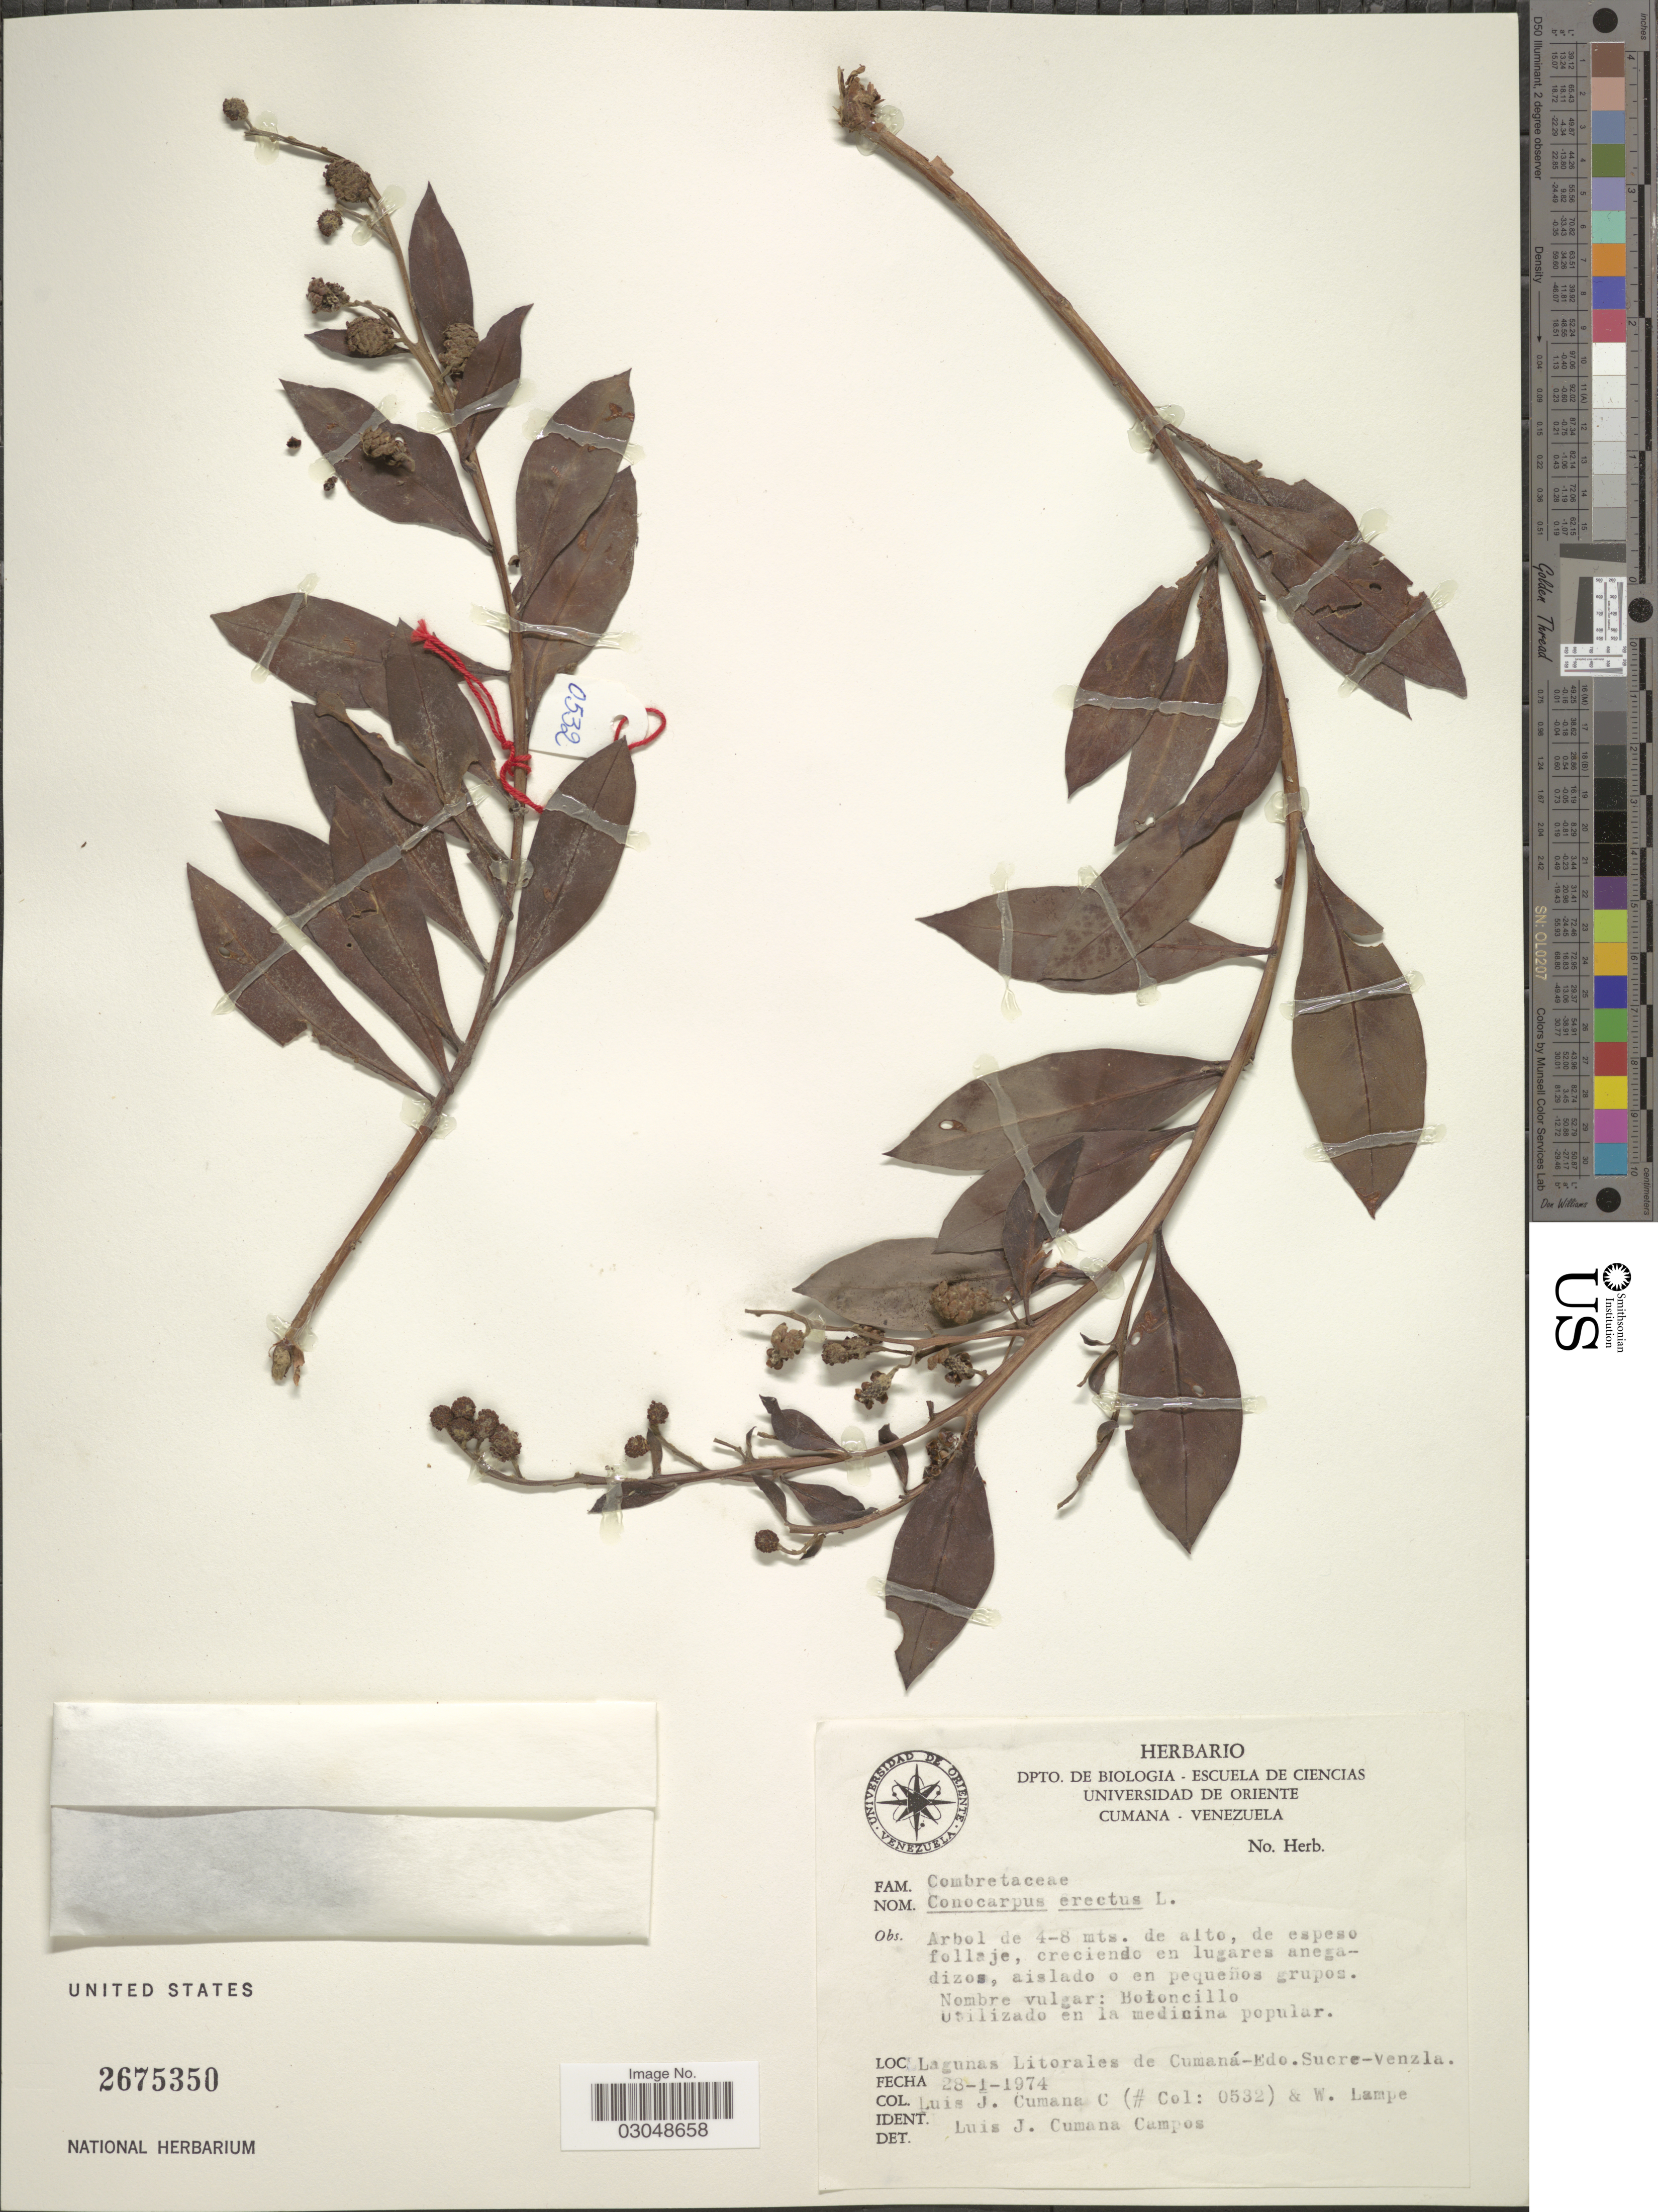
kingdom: Plantae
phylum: Tracheophyta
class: Magnoliopsida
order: Myrtales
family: Combretaceae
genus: Conocarpus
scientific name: Conocarpus erectus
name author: L.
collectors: L. J. Cumaná C. & W. Lampe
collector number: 0532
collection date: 1974-01-28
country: Venezuela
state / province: Sucre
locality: Lagunas Litorales de Cumaná.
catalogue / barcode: US 2675350